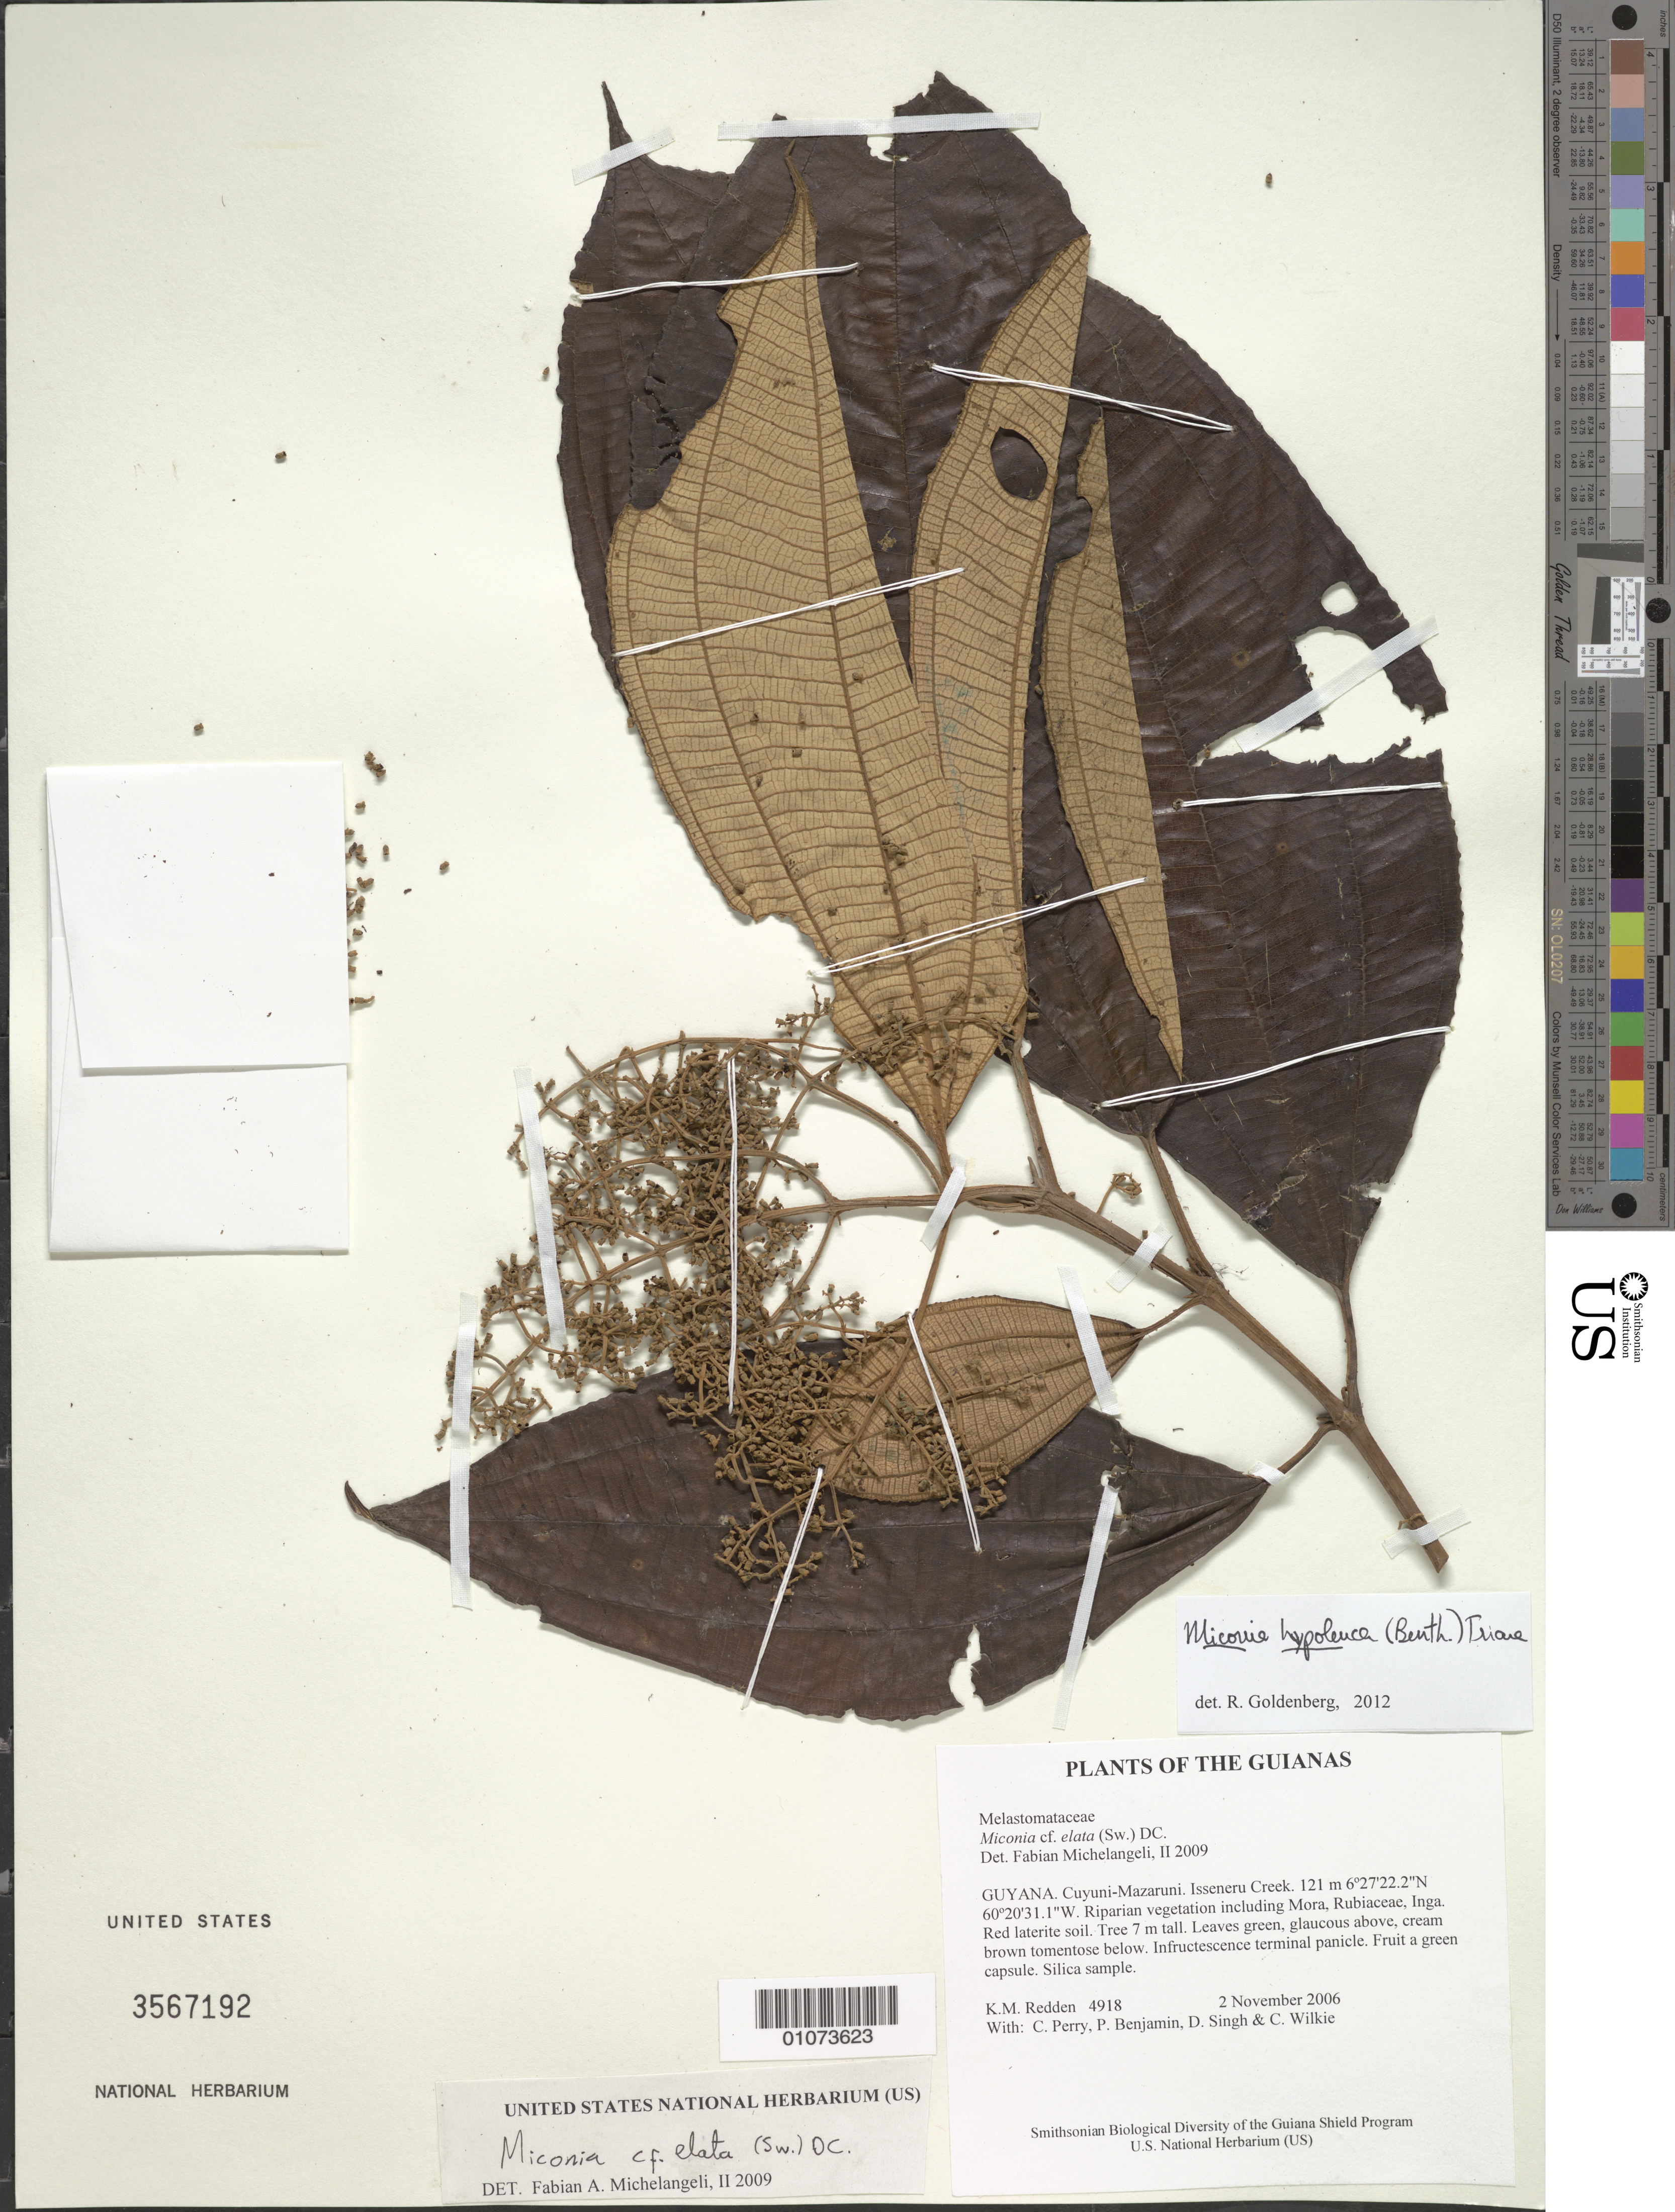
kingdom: Plantae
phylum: Tracheophyta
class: Magnoliopsida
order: Myrtales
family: Melastomataceae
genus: Miconia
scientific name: Miconia hypoleuca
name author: (Benth.) Triana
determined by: Goldenberg, R.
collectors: K. M. Redden, C. Perry, P. Benjamin, D. Singh & C. Wilkie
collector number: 4918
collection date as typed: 2 November 2006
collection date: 2006-11-02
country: Guyana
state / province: Cuyuni-Mazaruni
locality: Isseneru Creek.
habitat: Riparian vegetation including Mora, Rubiaceae, Inga. Red laterite soil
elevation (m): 121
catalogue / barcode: US 3567192